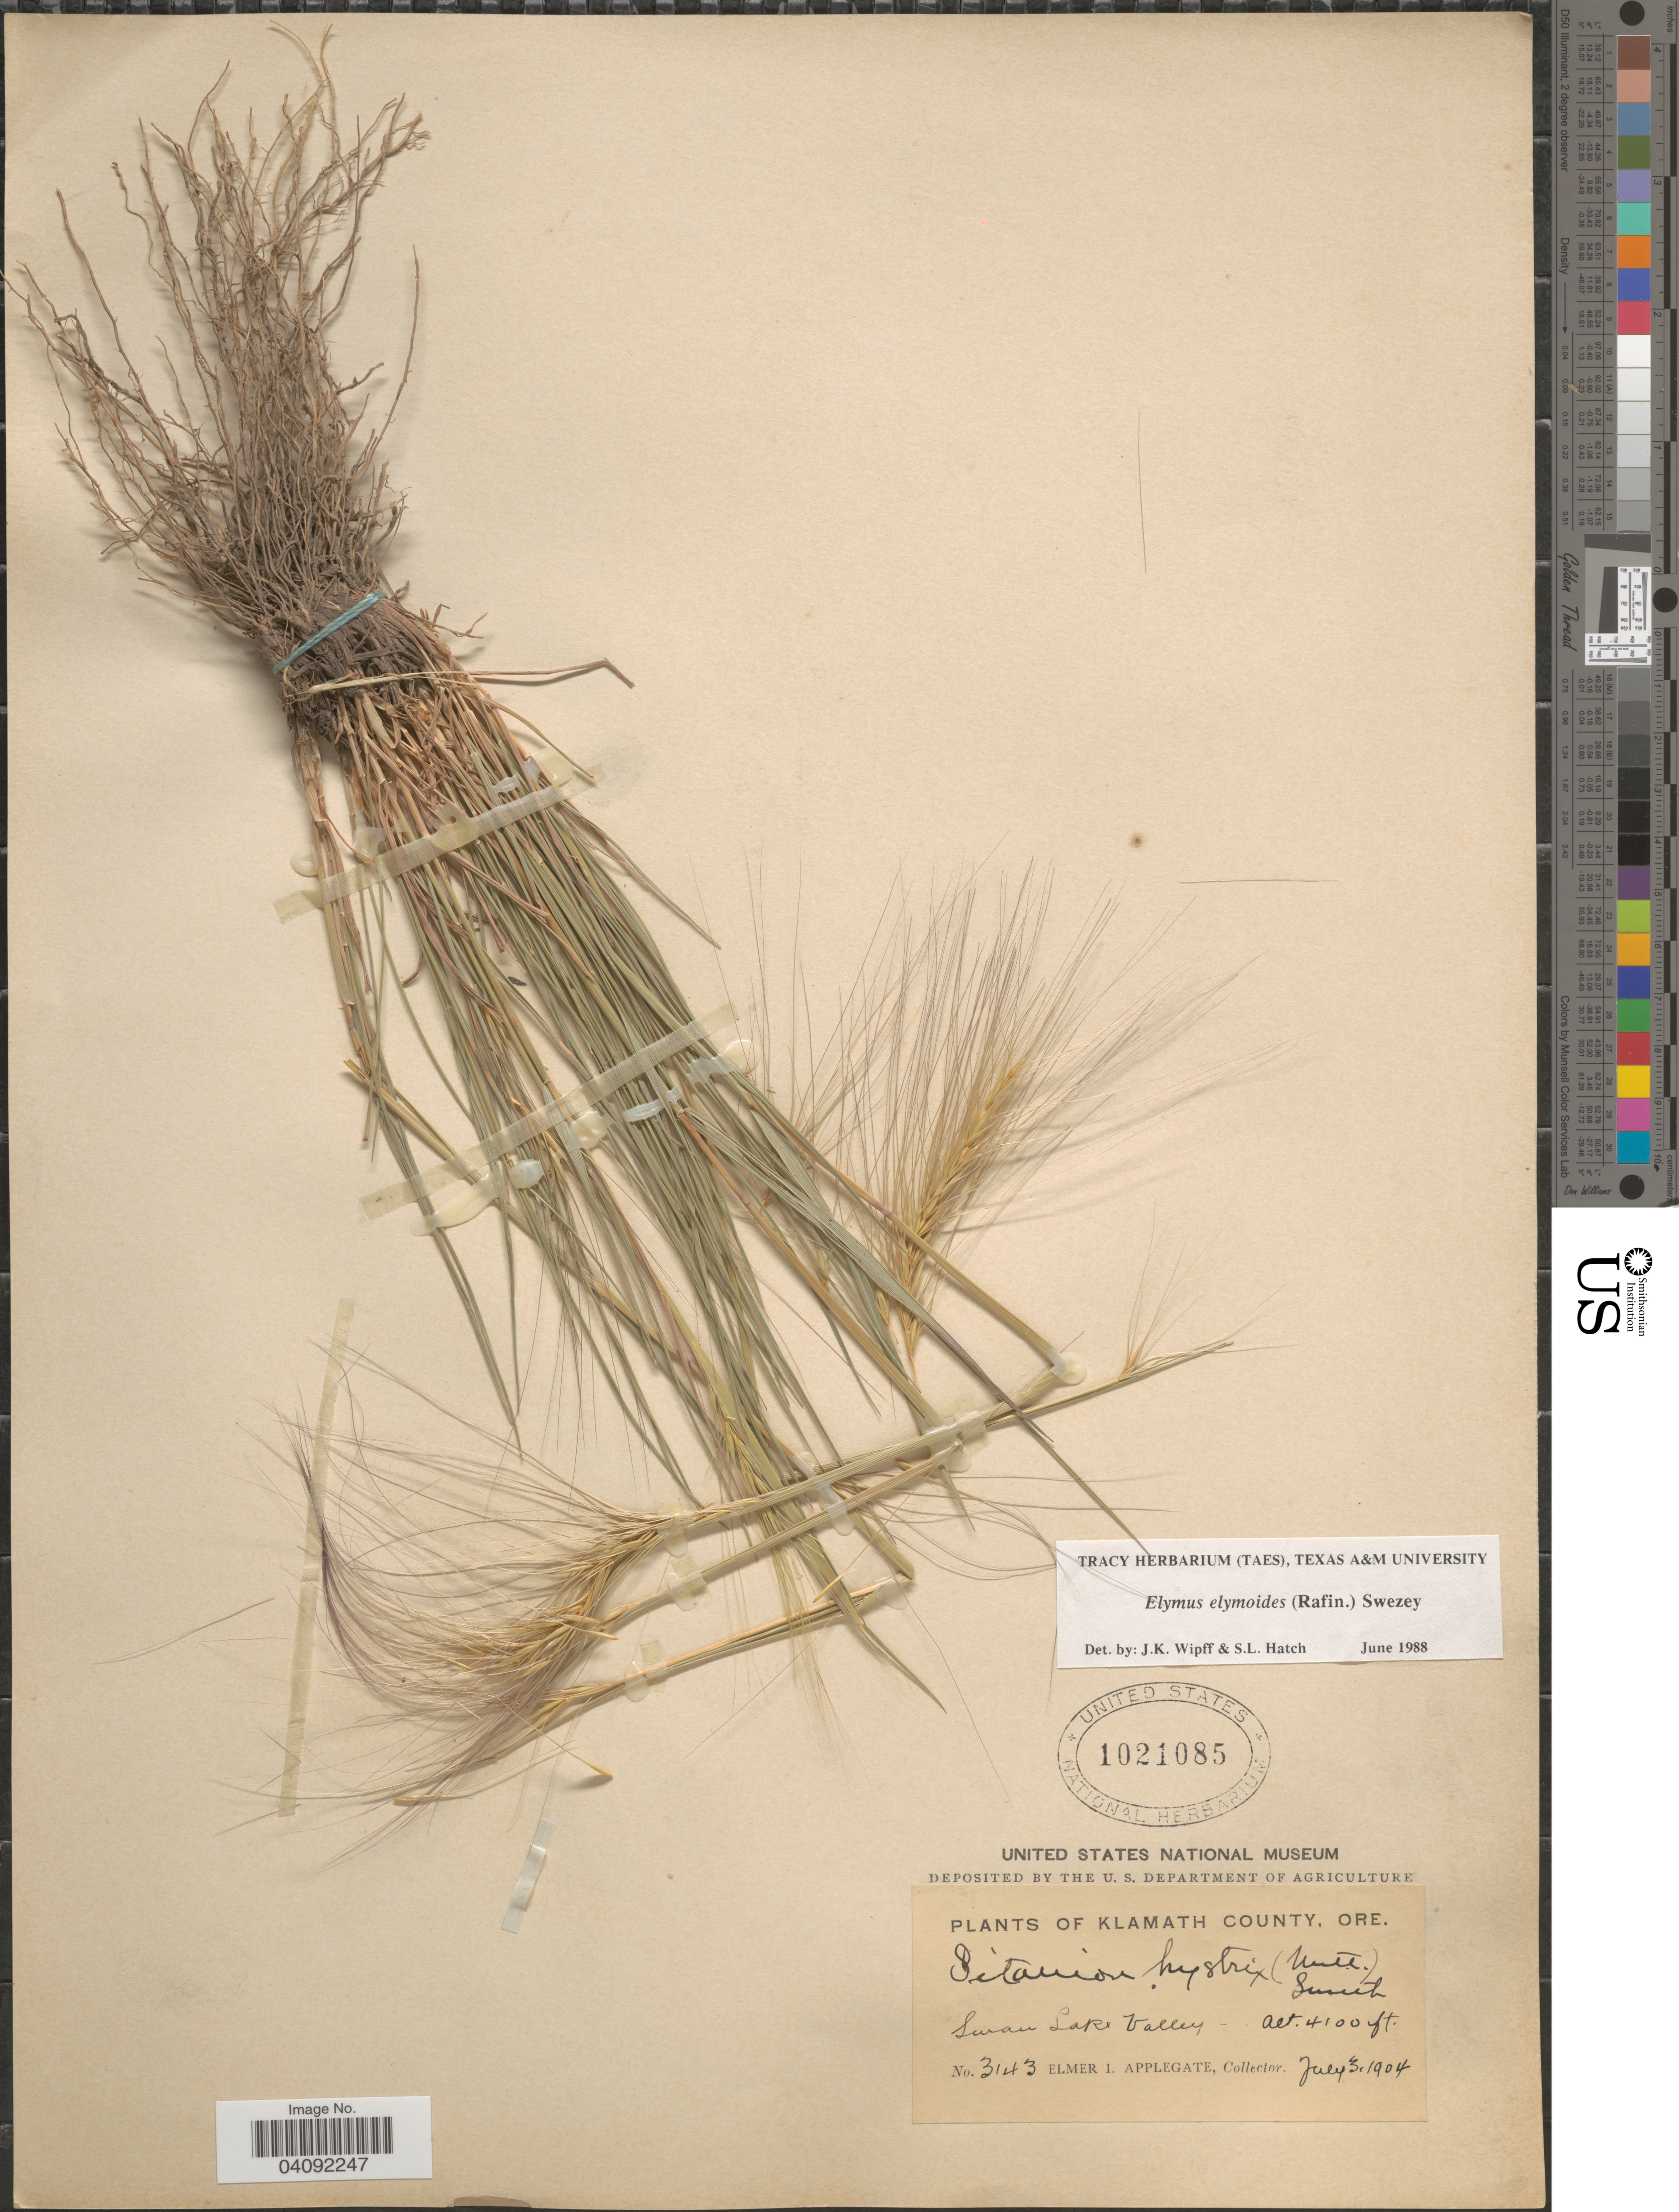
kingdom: Plantae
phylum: Tracheophyta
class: Liliopsida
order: Poales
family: Poaceae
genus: Elymus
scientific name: Elymus elymoides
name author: (Raf.) Swezey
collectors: E. I. Applegate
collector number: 3143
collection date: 1904-07-03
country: United States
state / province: Oregon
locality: Klamath County. Swan Lake Valley.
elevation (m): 1250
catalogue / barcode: US 1021085